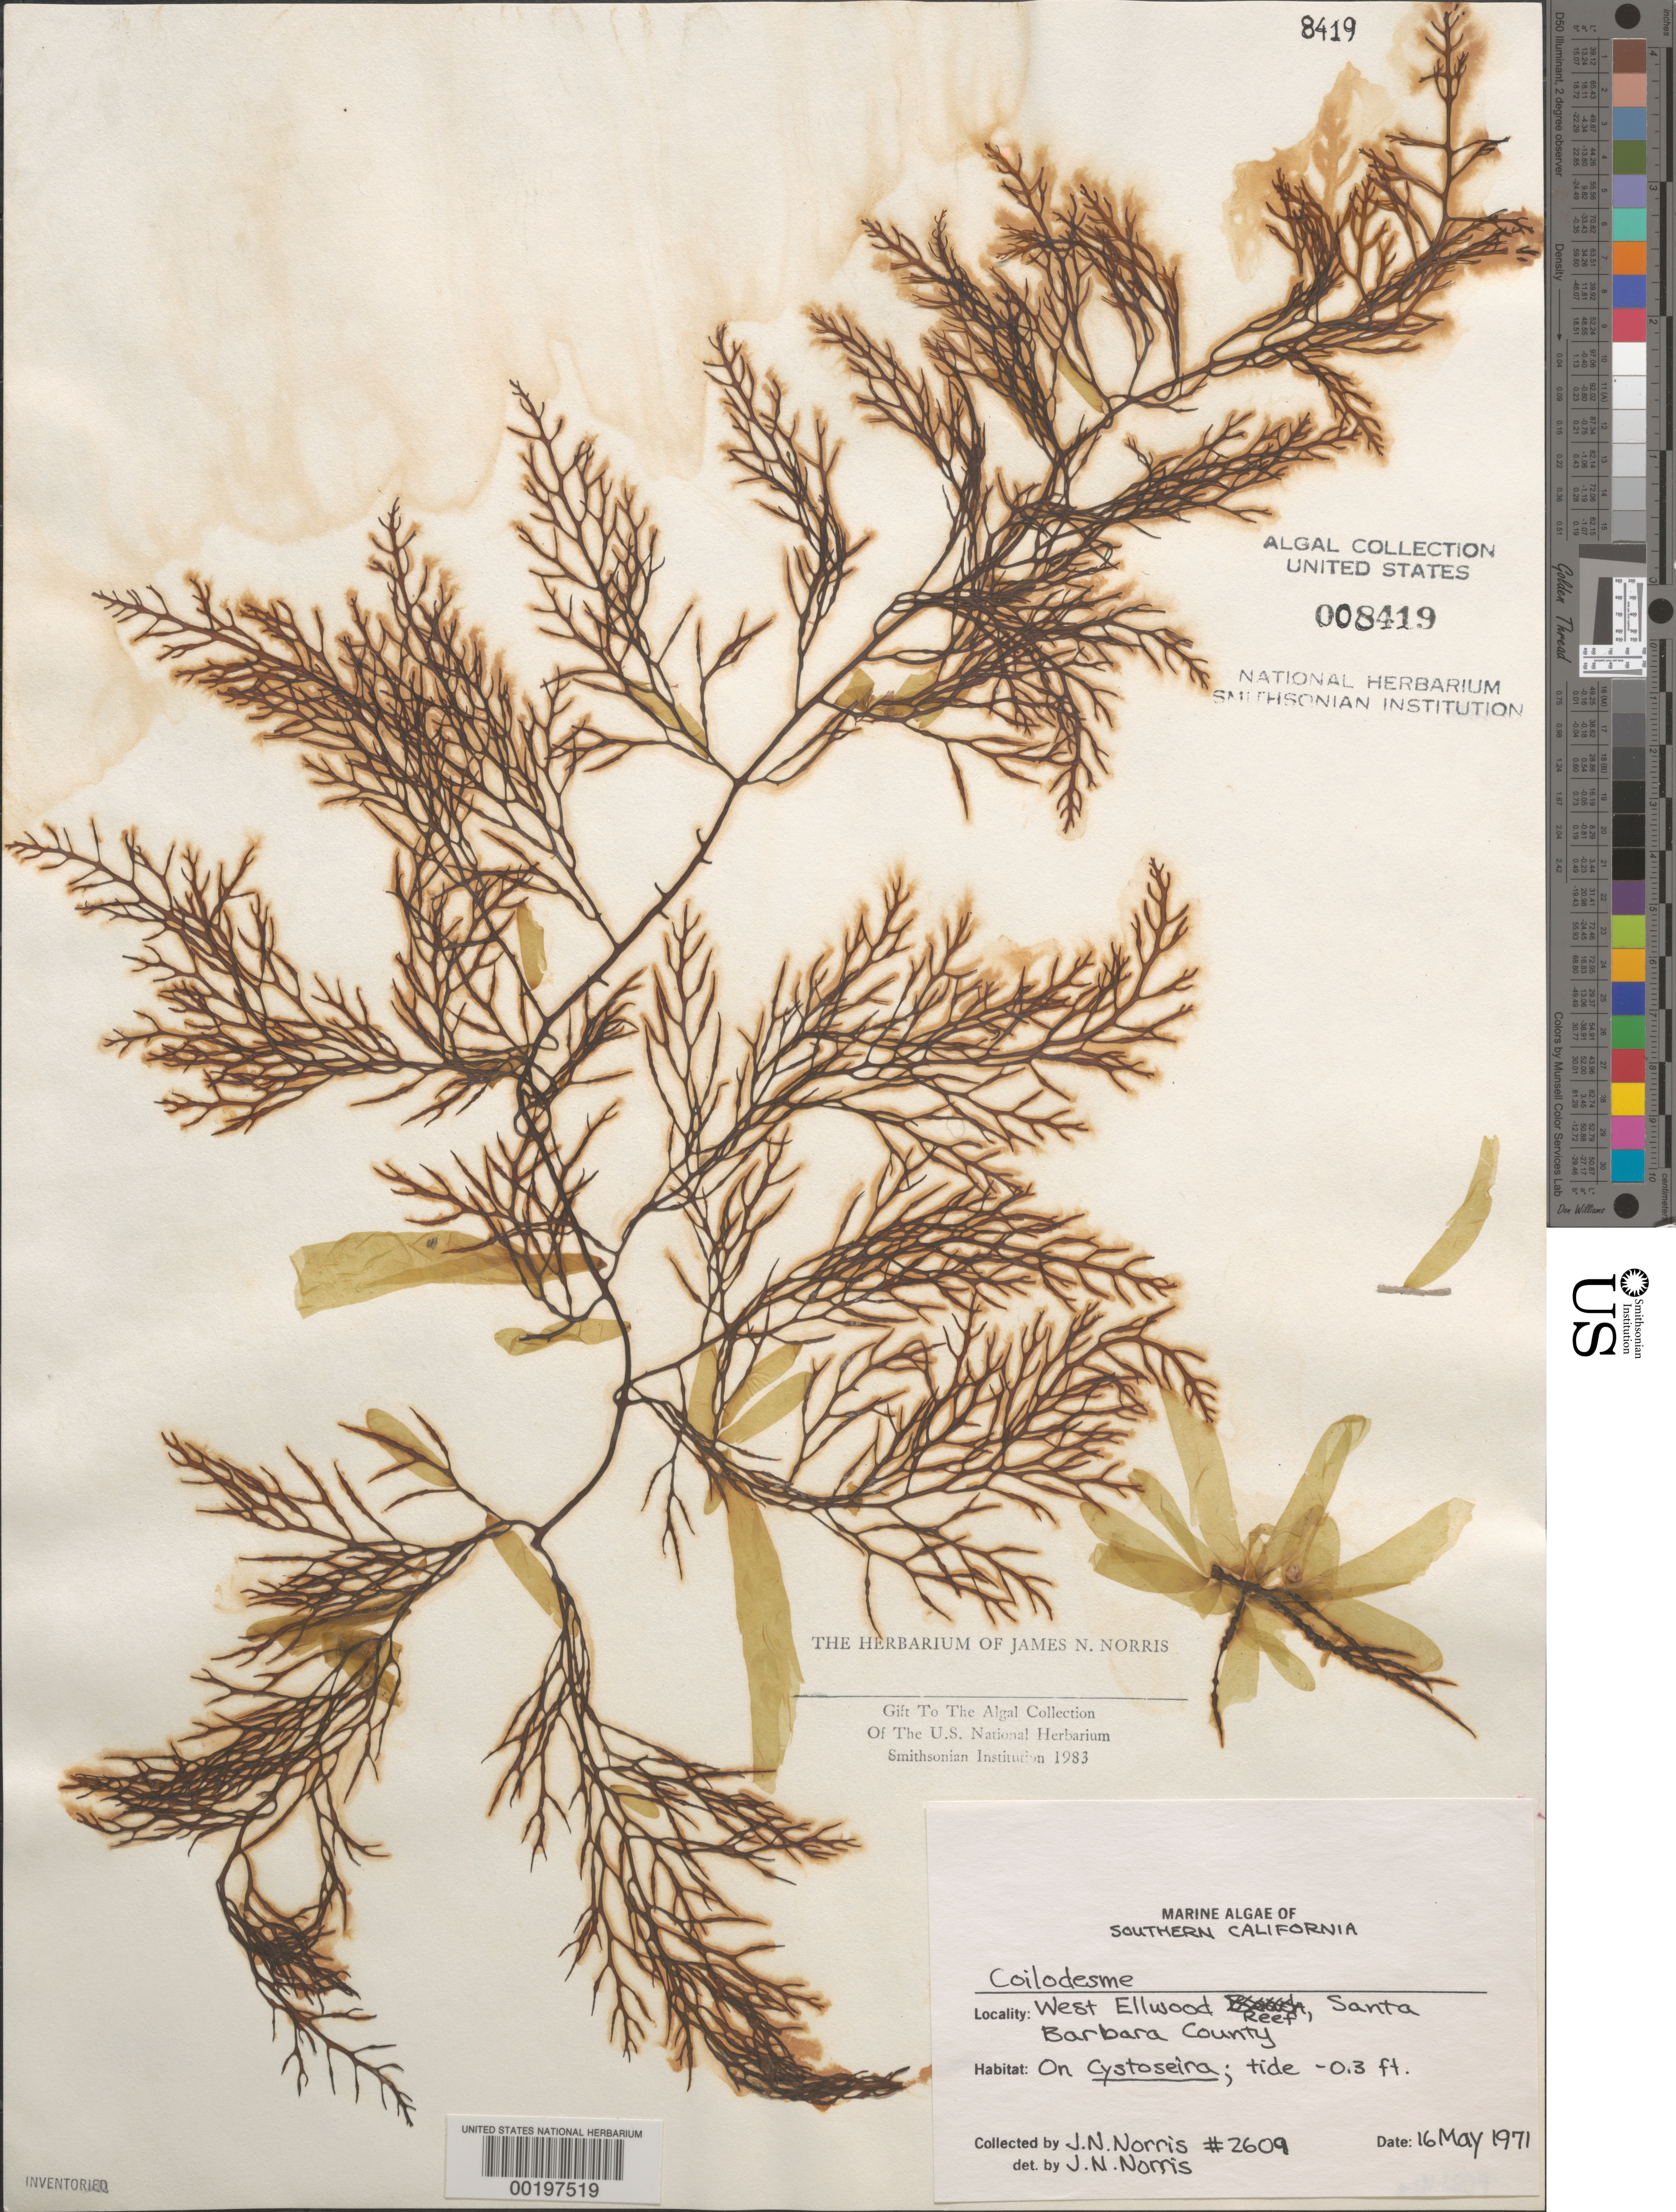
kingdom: Chromista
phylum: Ochrophyta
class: Phaeophyceae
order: Ectocarpales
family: Chordariaceae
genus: Coilodesme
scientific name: Coilodesme sp.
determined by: Norris, James N.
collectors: J. N. Norris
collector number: JN-2609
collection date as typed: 16 May 1971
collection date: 1971-05-16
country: United States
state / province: California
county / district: Santa Barbara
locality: West Ellwood Reef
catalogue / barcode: US 8419